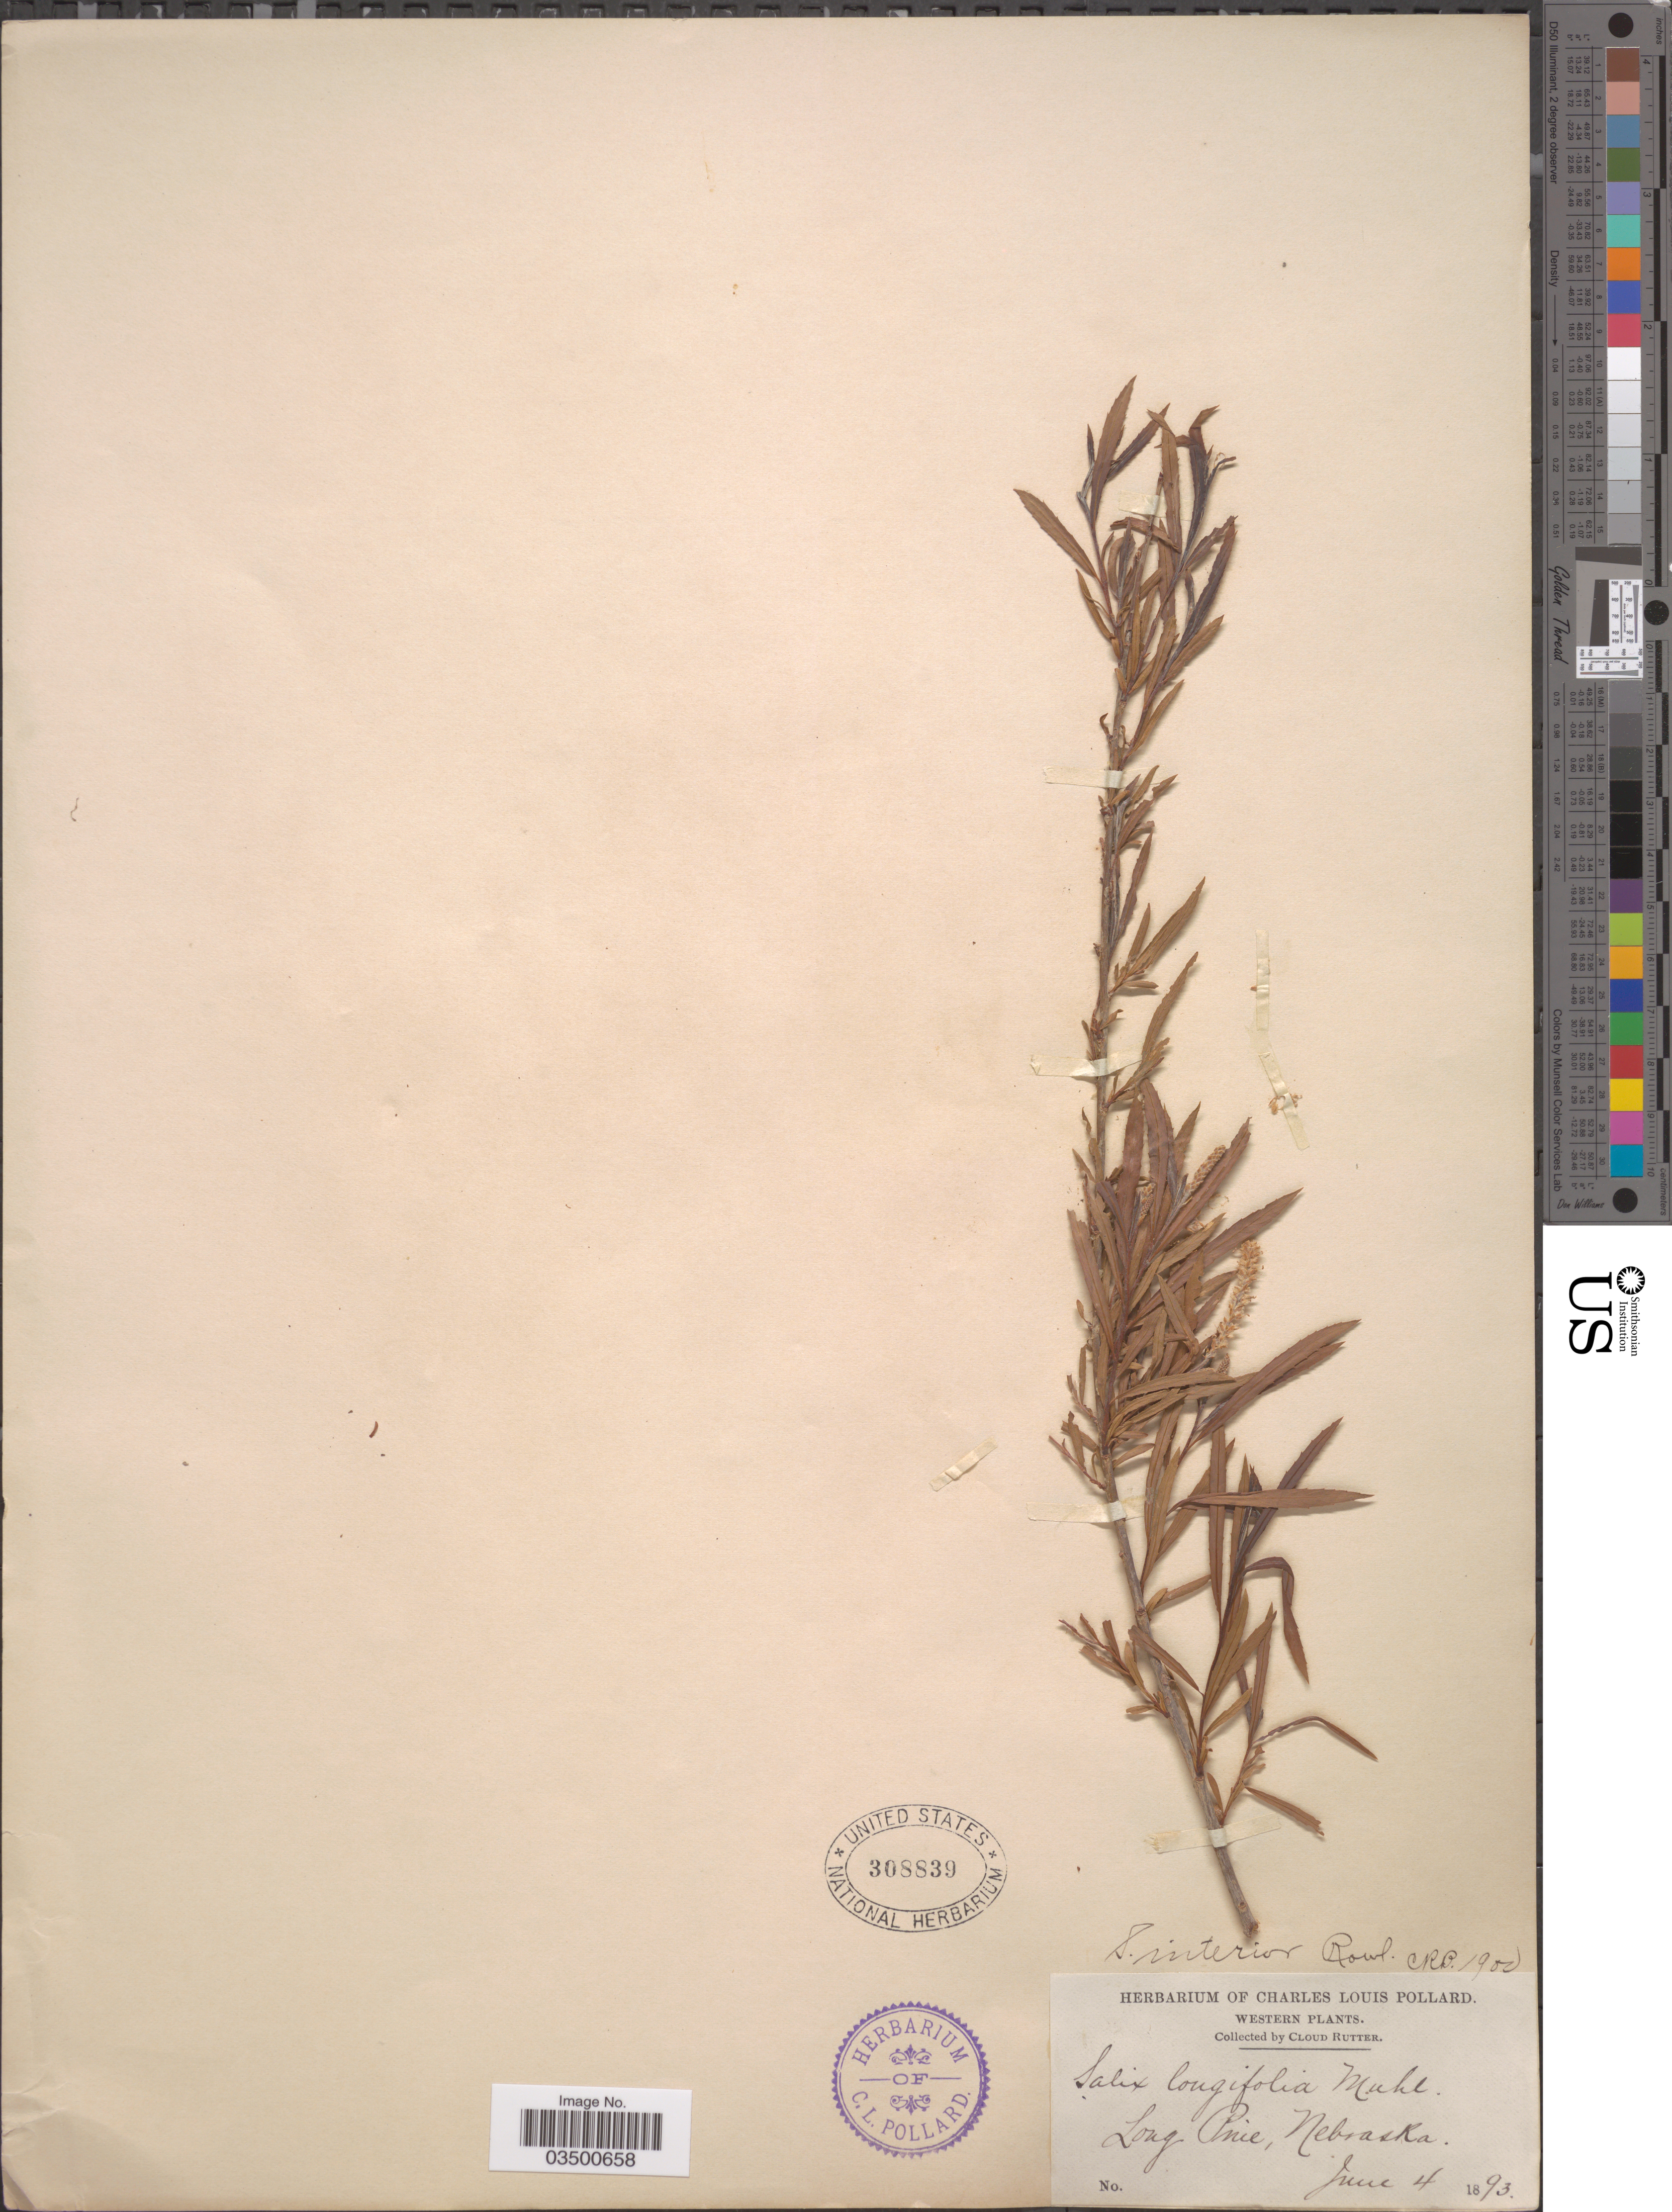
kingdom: Plantae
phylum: Tracheophyta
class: Magnoliopsida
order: Malpighiales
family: Salicaceae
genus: Salix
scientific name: Salix interior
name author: Rowlee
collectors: C. Rutter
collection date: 1893-06-04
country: United States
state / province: Nebraska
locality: Long Pine.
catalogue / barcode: US 308839